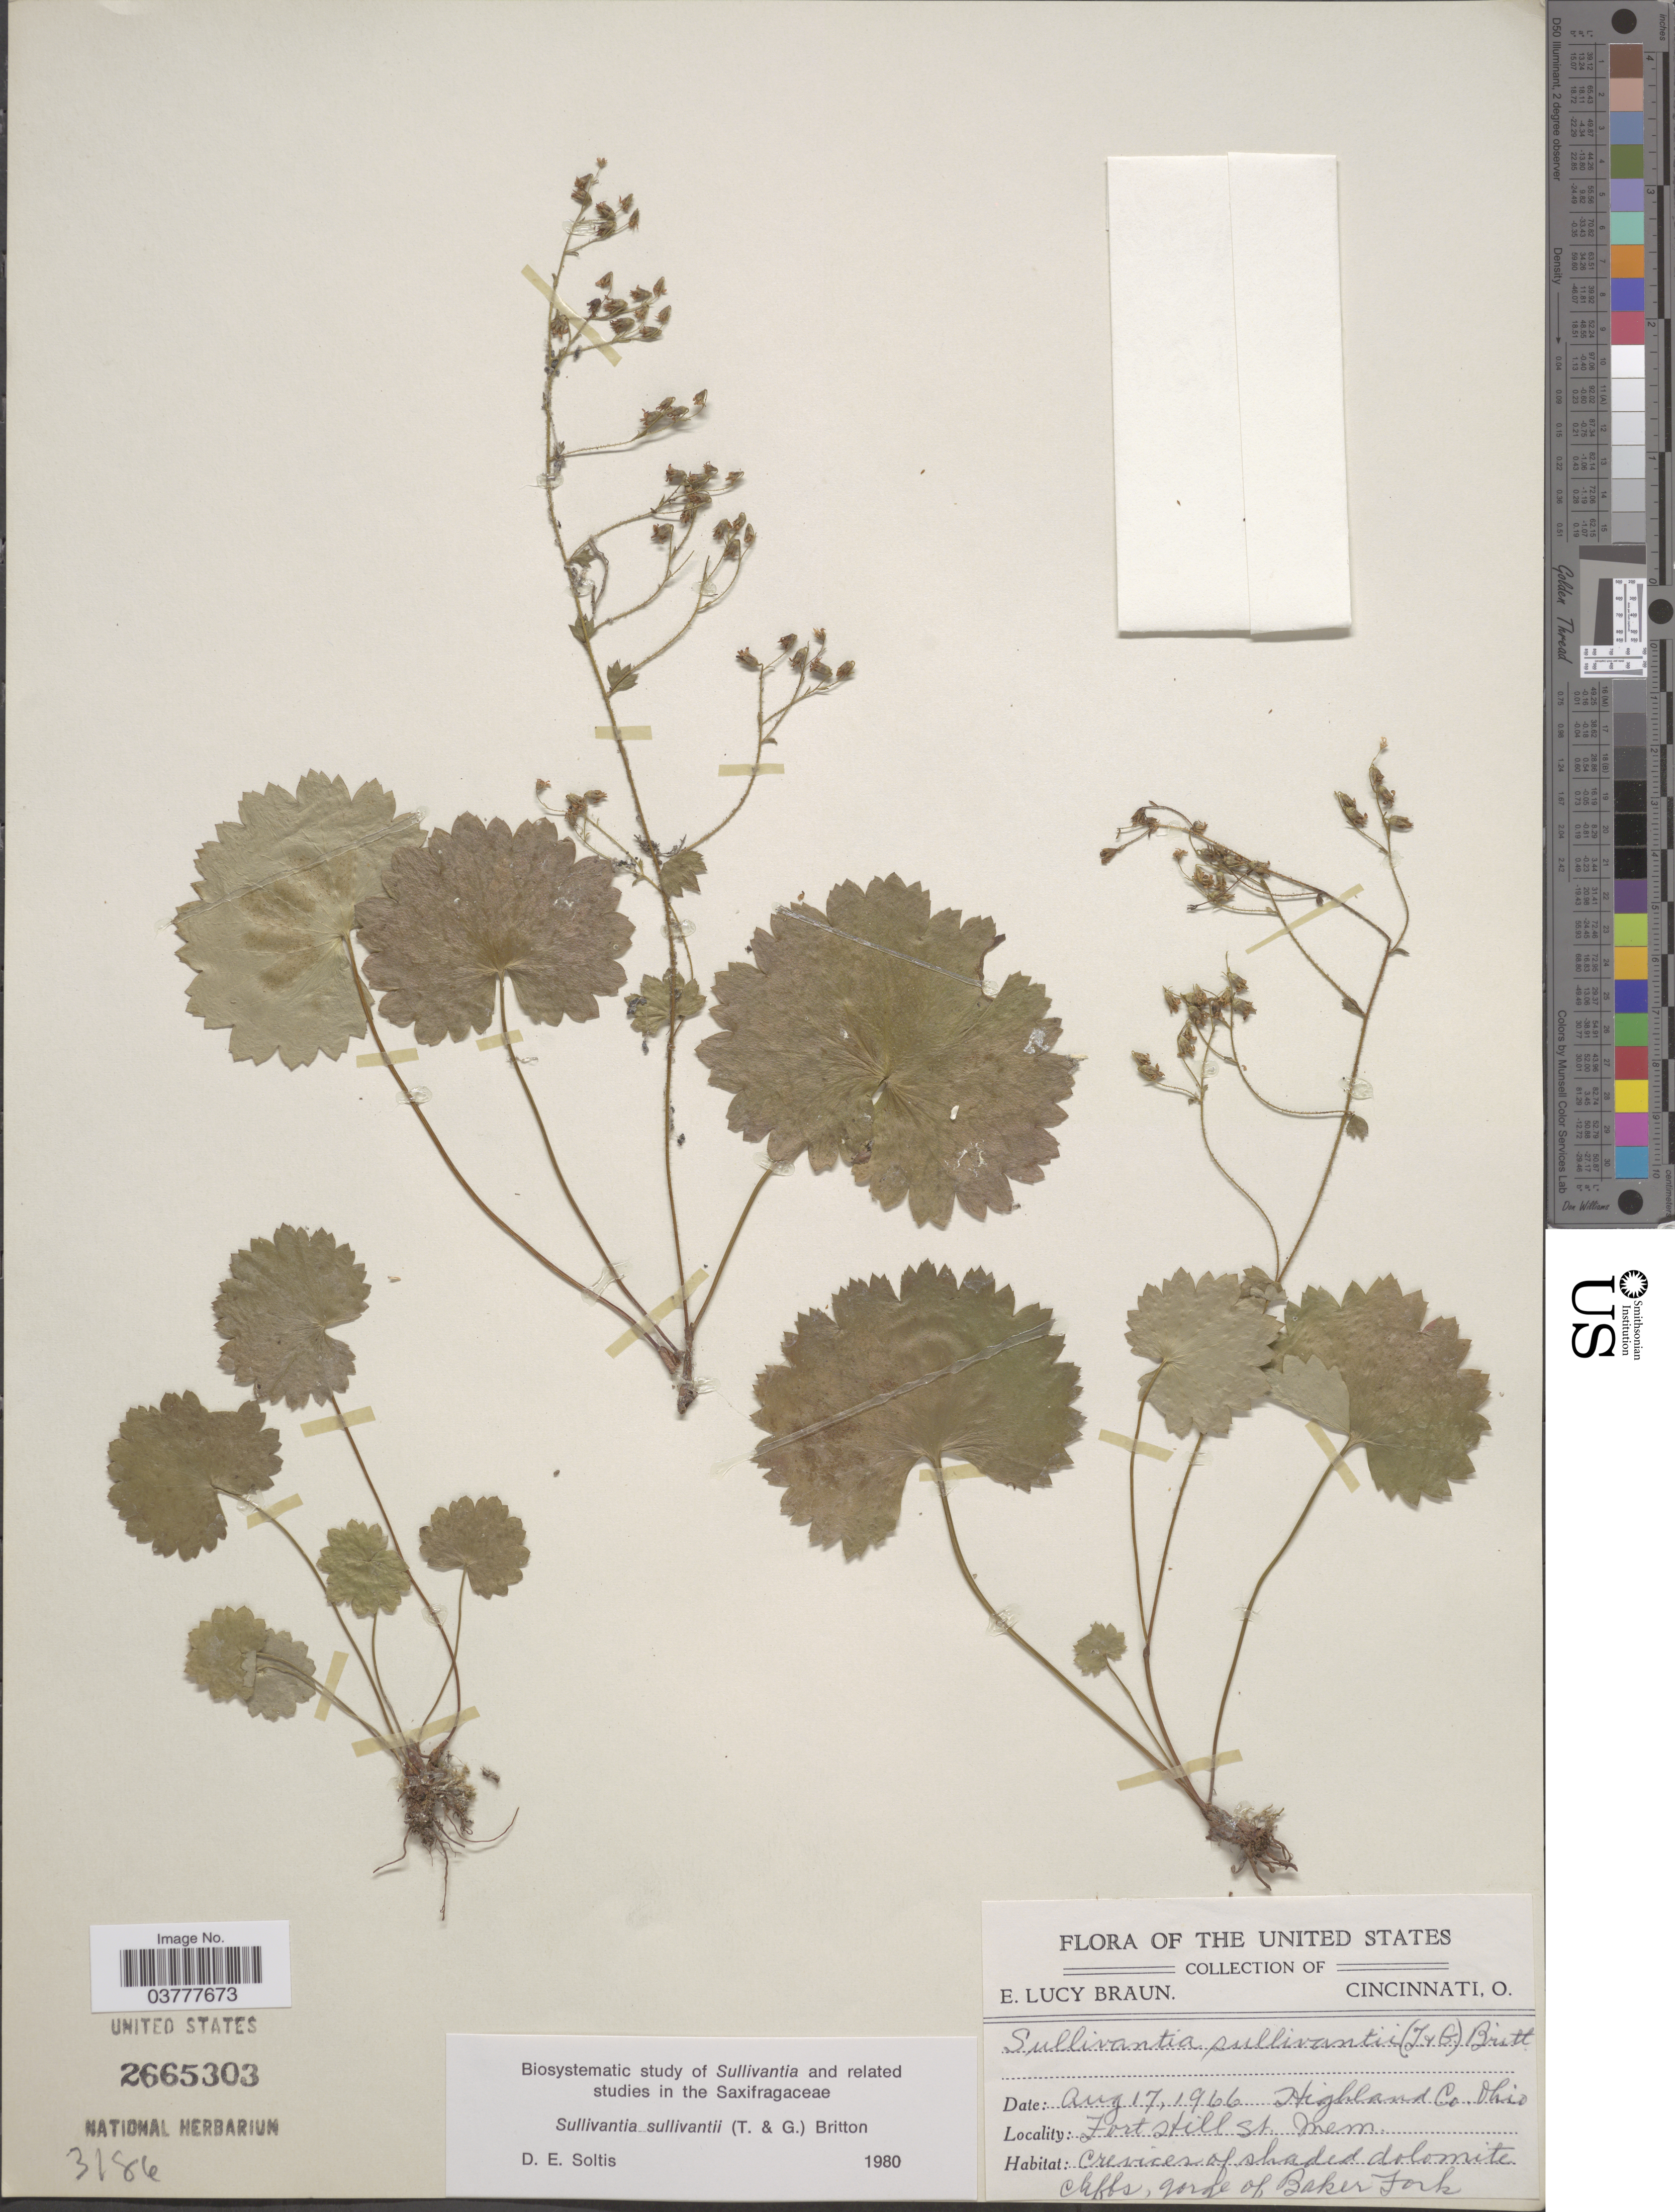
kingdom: Plantae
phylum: Tracheophyta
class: Magnoliopsida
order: Saxifragales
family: Saxifragaceae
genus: Sullivantia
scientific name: Sullivantia sullivantii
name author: (Torr. & A. Gray) Britton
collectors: E. L. Braun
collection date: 1966-08-17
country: United States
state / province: Ohio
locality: Highland Co. Fort Hill St. Mem Cliffs, gorge of Baker Fork.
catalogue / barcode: US 2665303